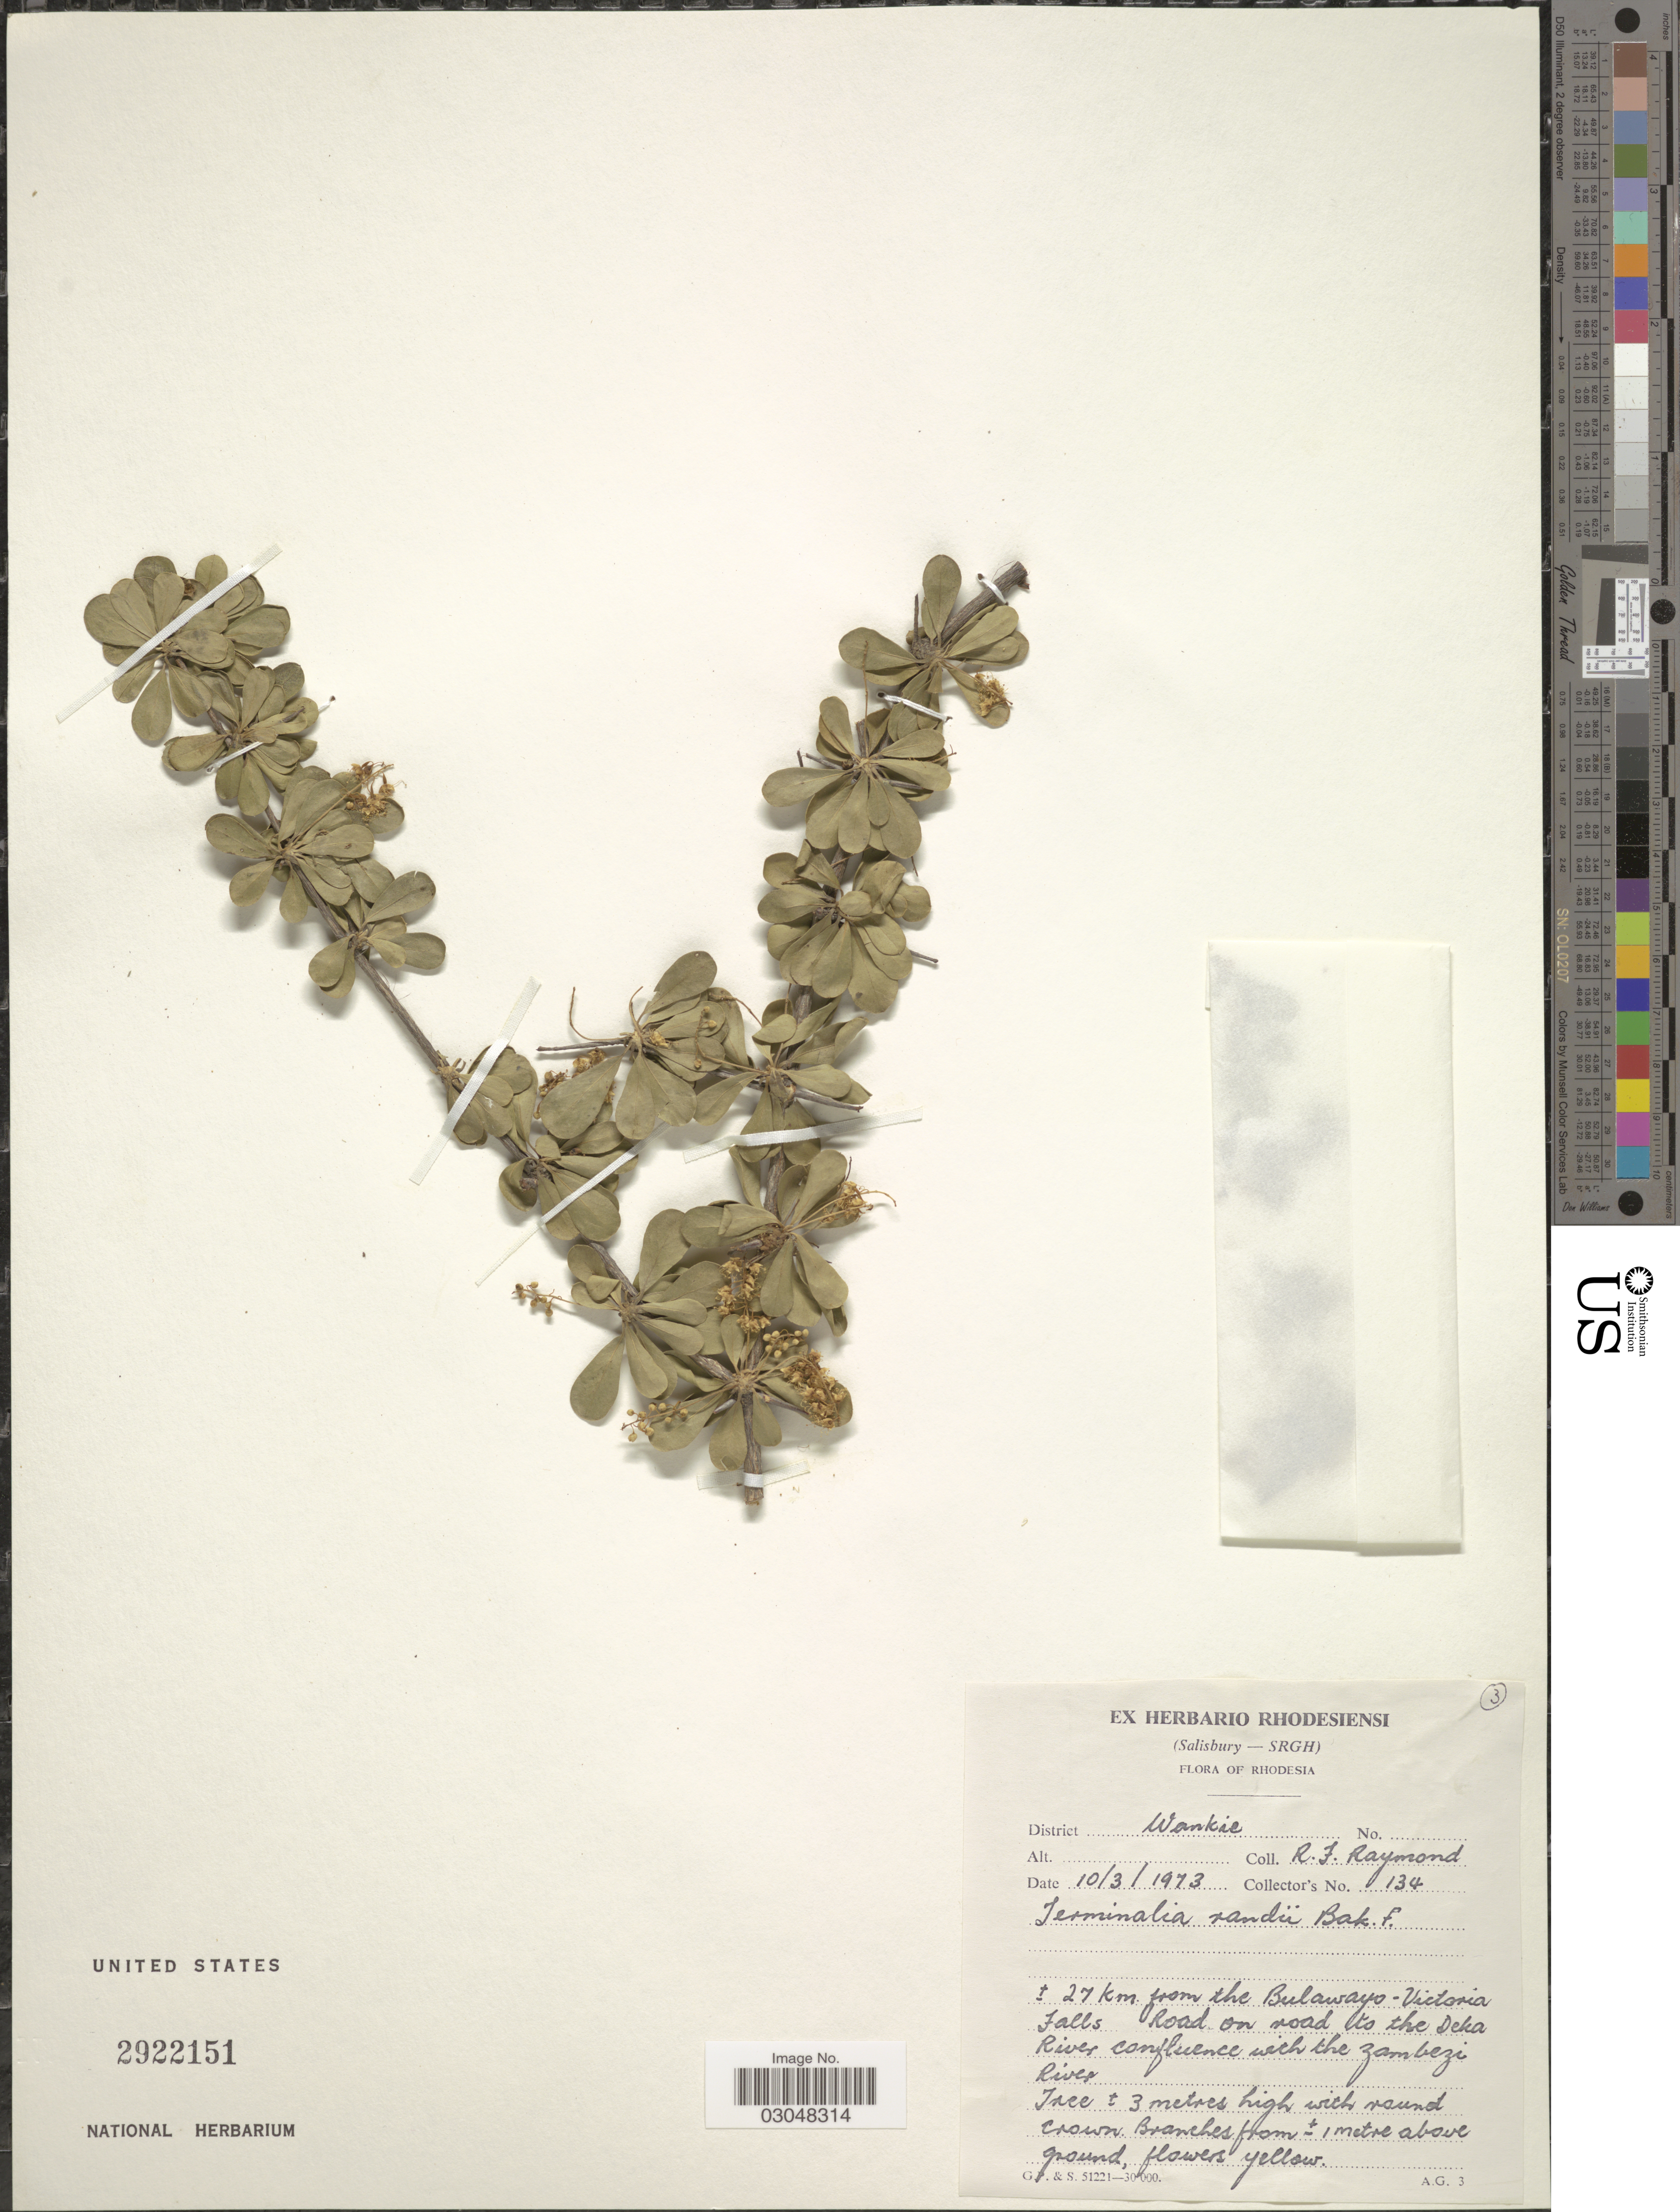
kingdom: Plantae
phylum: Tracheophyta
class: Magnoliopsida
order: Myrtales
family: Combretaceae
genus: Terminalia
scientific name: Terminalia randii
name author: Baker f.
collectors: R. Raymond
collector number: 134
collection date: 1973-03-10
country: Zimbabwe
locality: District Wankie. ± 27 km from the Bulawayo-Victoria Falls. Road on road to the Deka River confluence with the Zambezi River.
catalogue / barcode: US 2922151